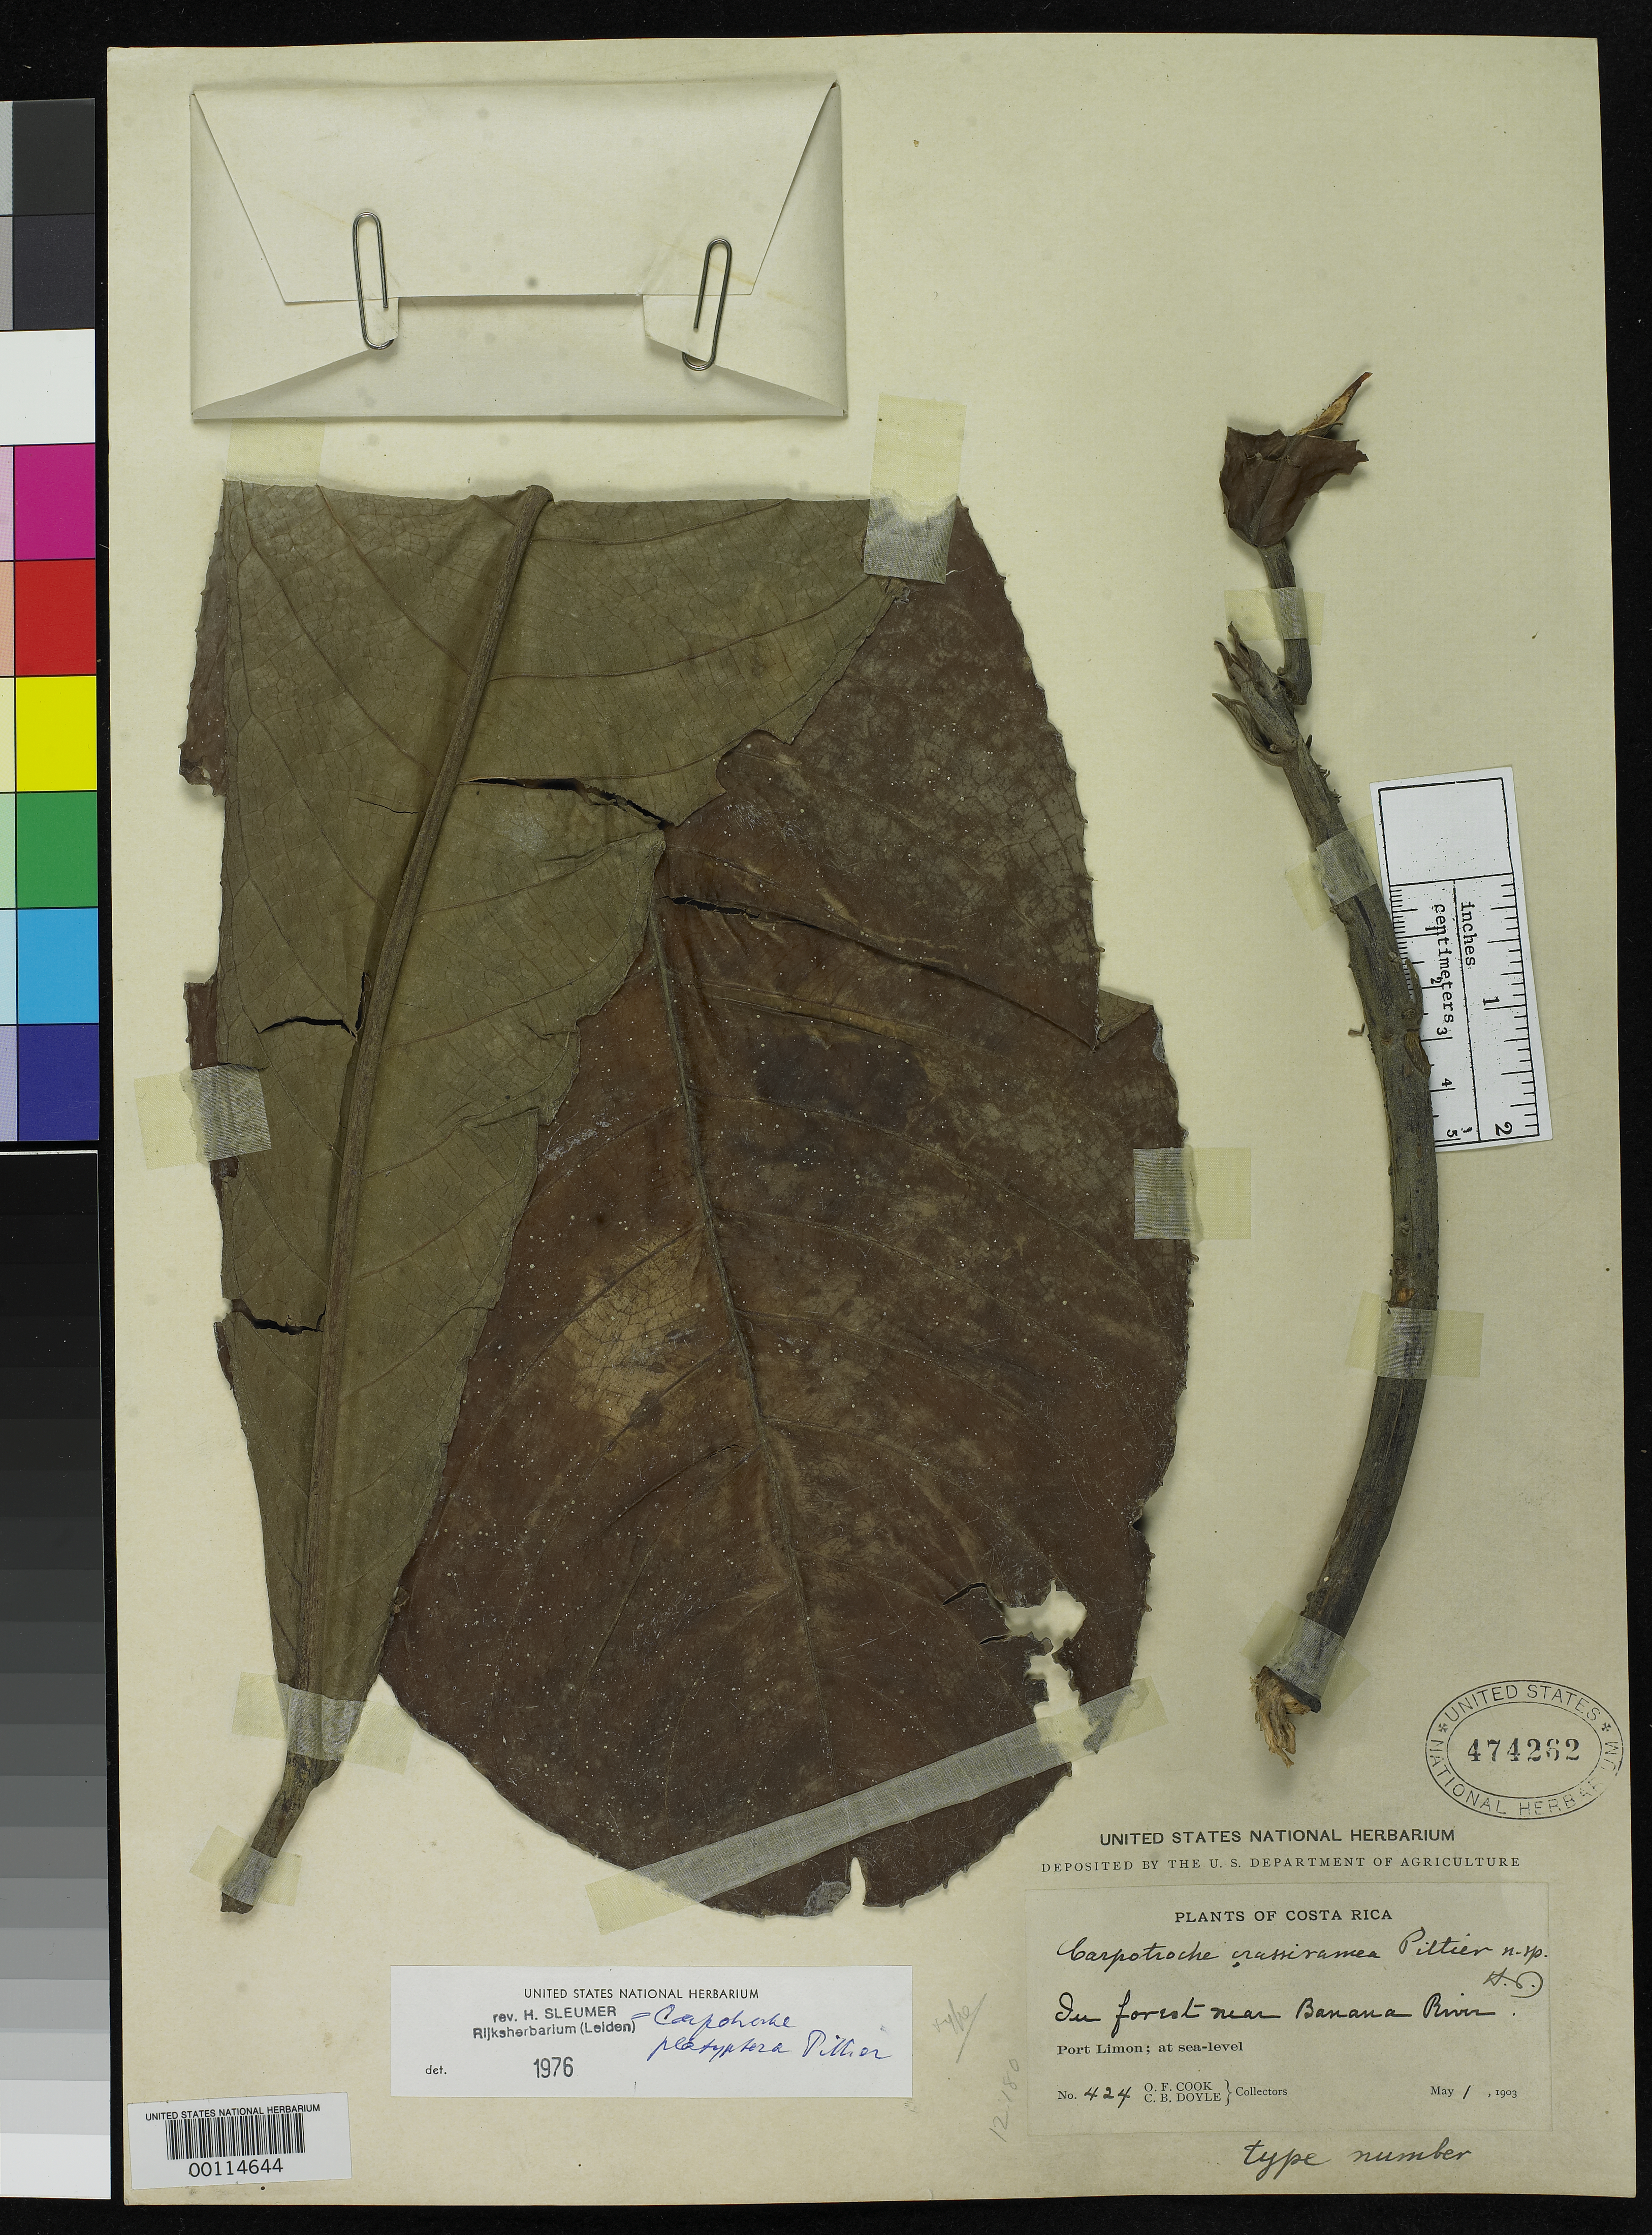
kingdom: Plantae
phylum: Tracheophyta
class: Magnoliopsida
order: Malpighiales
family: Achariaceae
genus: Carpotroche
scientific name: Carpotroche crassiramea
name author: Pittier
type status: Holotype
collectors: O. F. Cook & C. Doyle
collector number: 424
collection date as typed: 01 May 1903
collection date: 1903-05-01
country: Costa Rica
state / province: Limón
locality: Banana River near Port Limon.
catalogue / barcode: US 474262